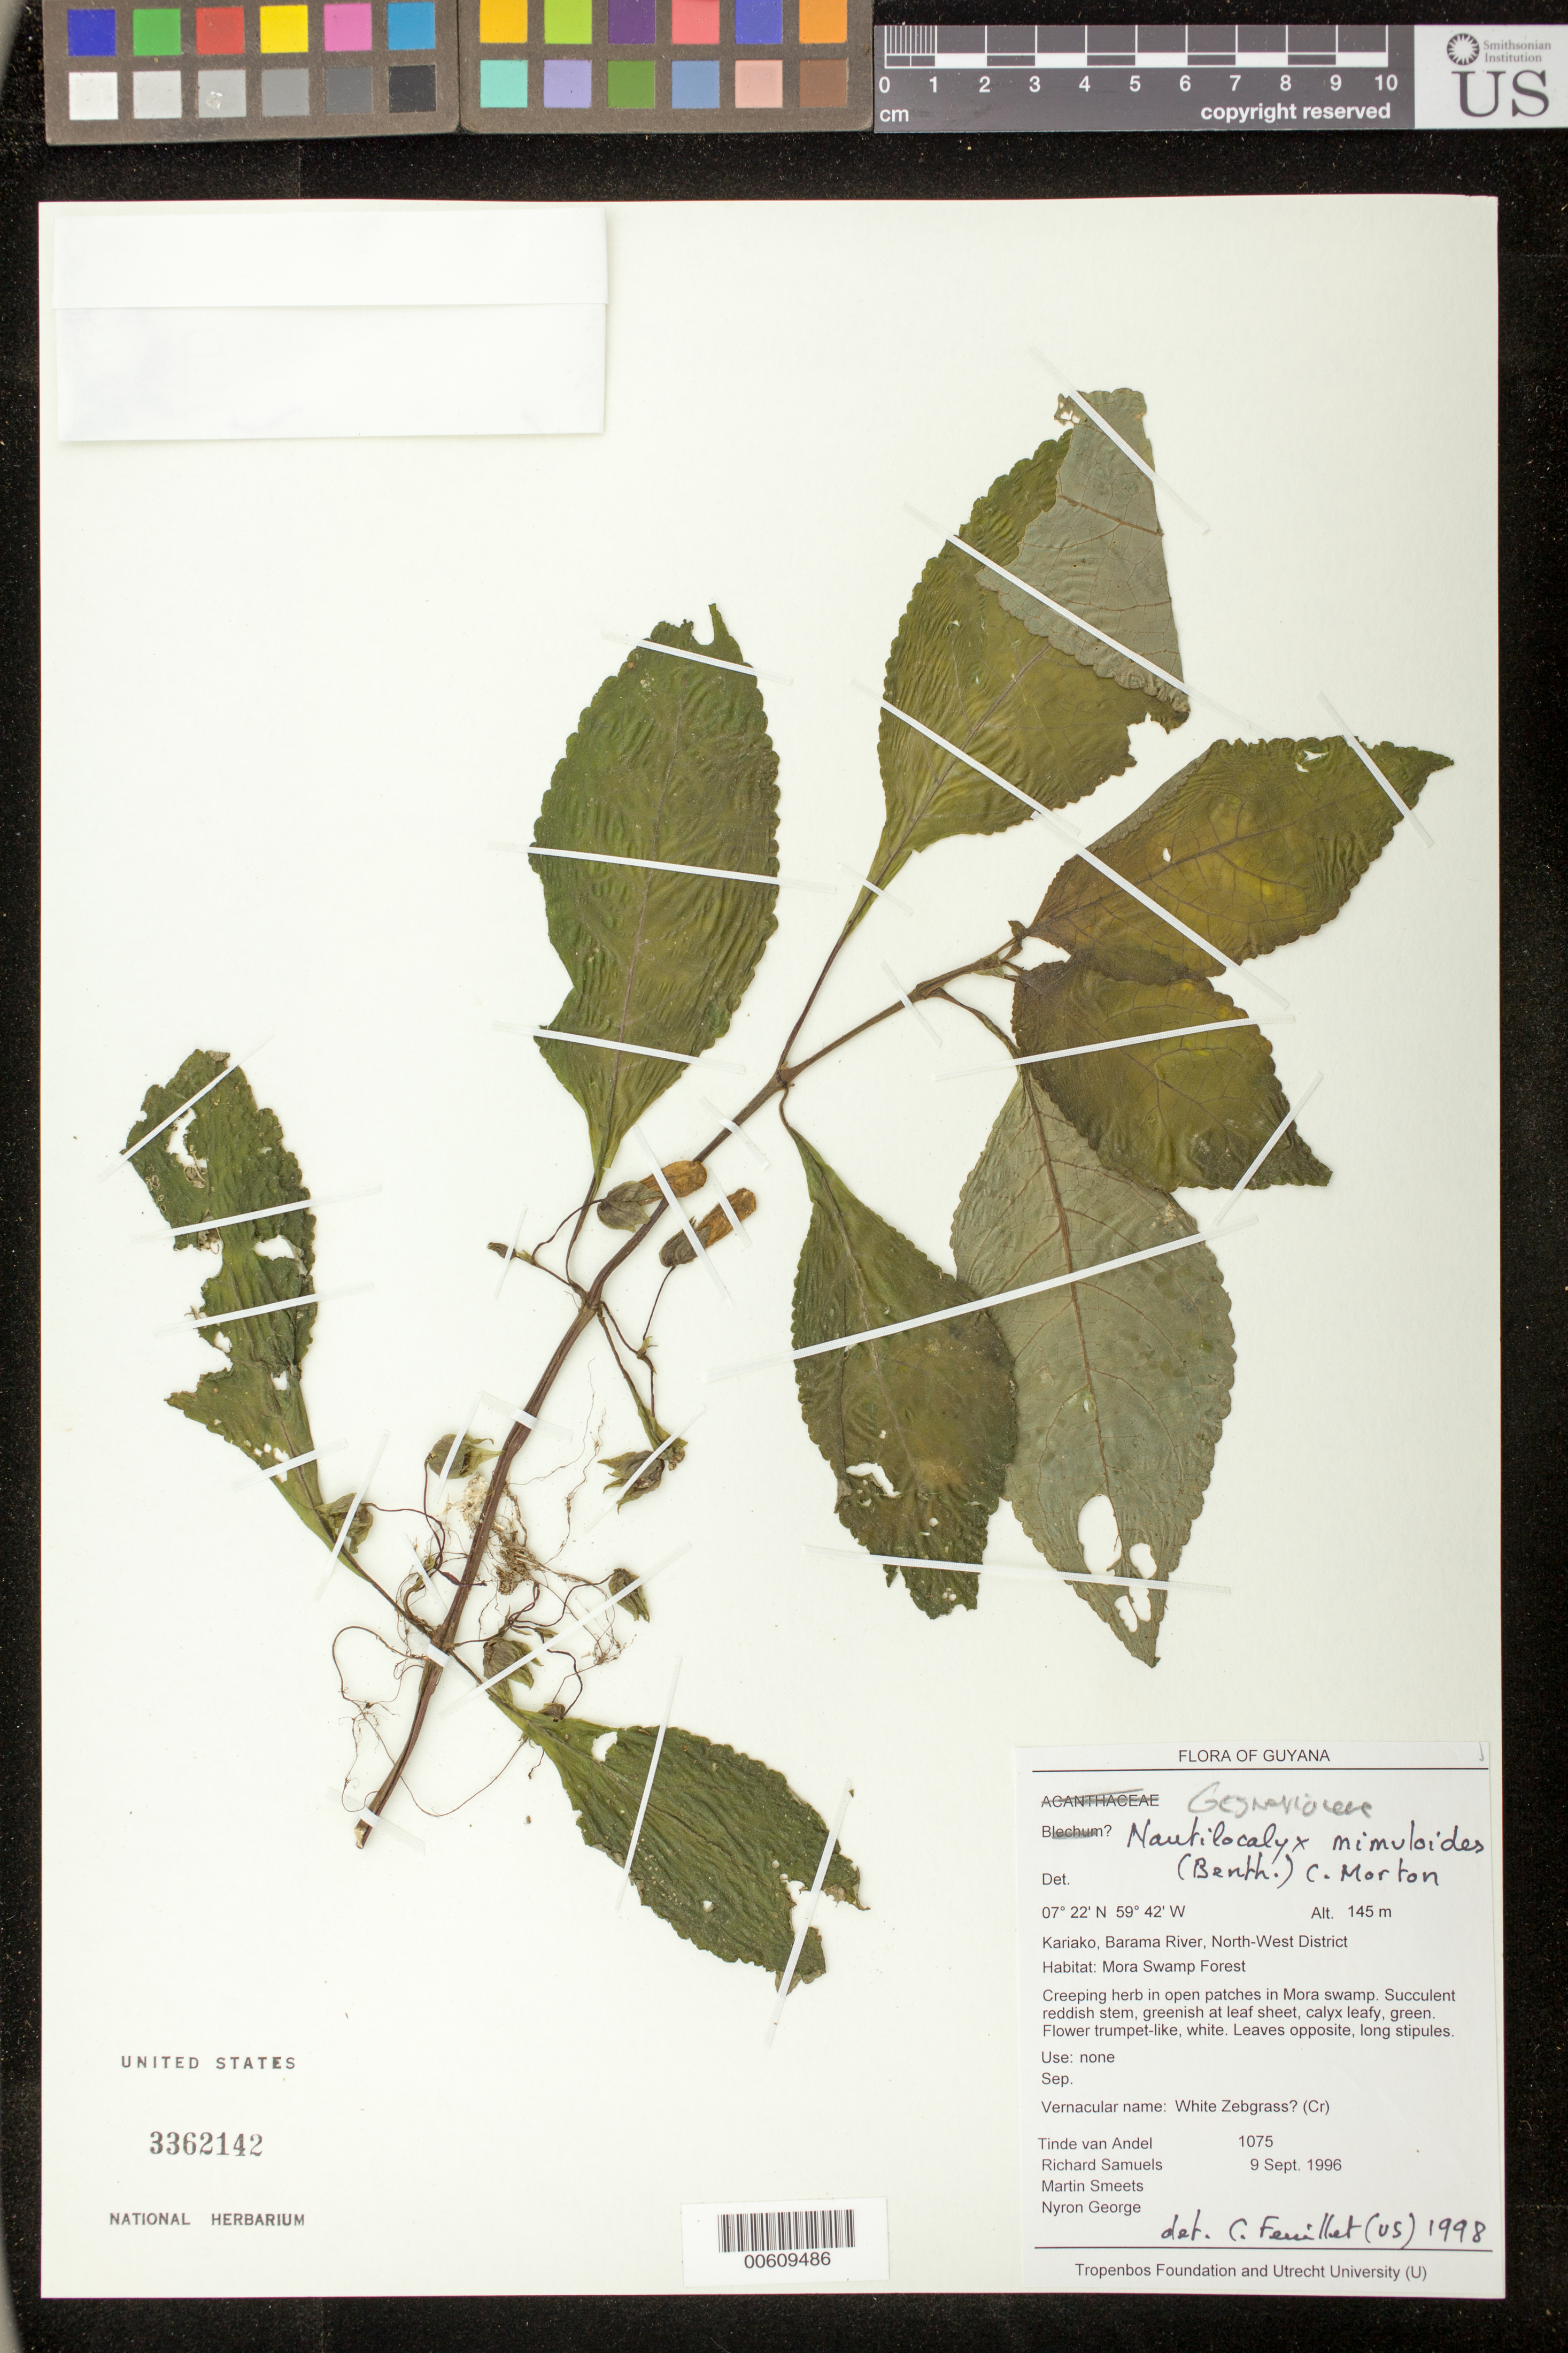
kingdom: Plantae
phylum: Tracheophyta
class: Magnoliopsida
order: Lamiales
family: Gesneriaceae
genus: Nautilocalyx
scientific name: Nautilocalyx mimuloides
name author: (Benth.) C.V. Morton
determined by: Feuillet, C.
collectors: T. R. van Andel, R. Samuels, M. Smeets & N. George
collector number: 1075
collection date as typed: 09 Sep 1996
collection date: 1996-09-09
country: Guyana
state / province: Barima-Waini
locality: Kariako, Barama River, North-West District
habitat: Mora swamp forest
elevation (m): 145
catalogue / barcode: US 3362142